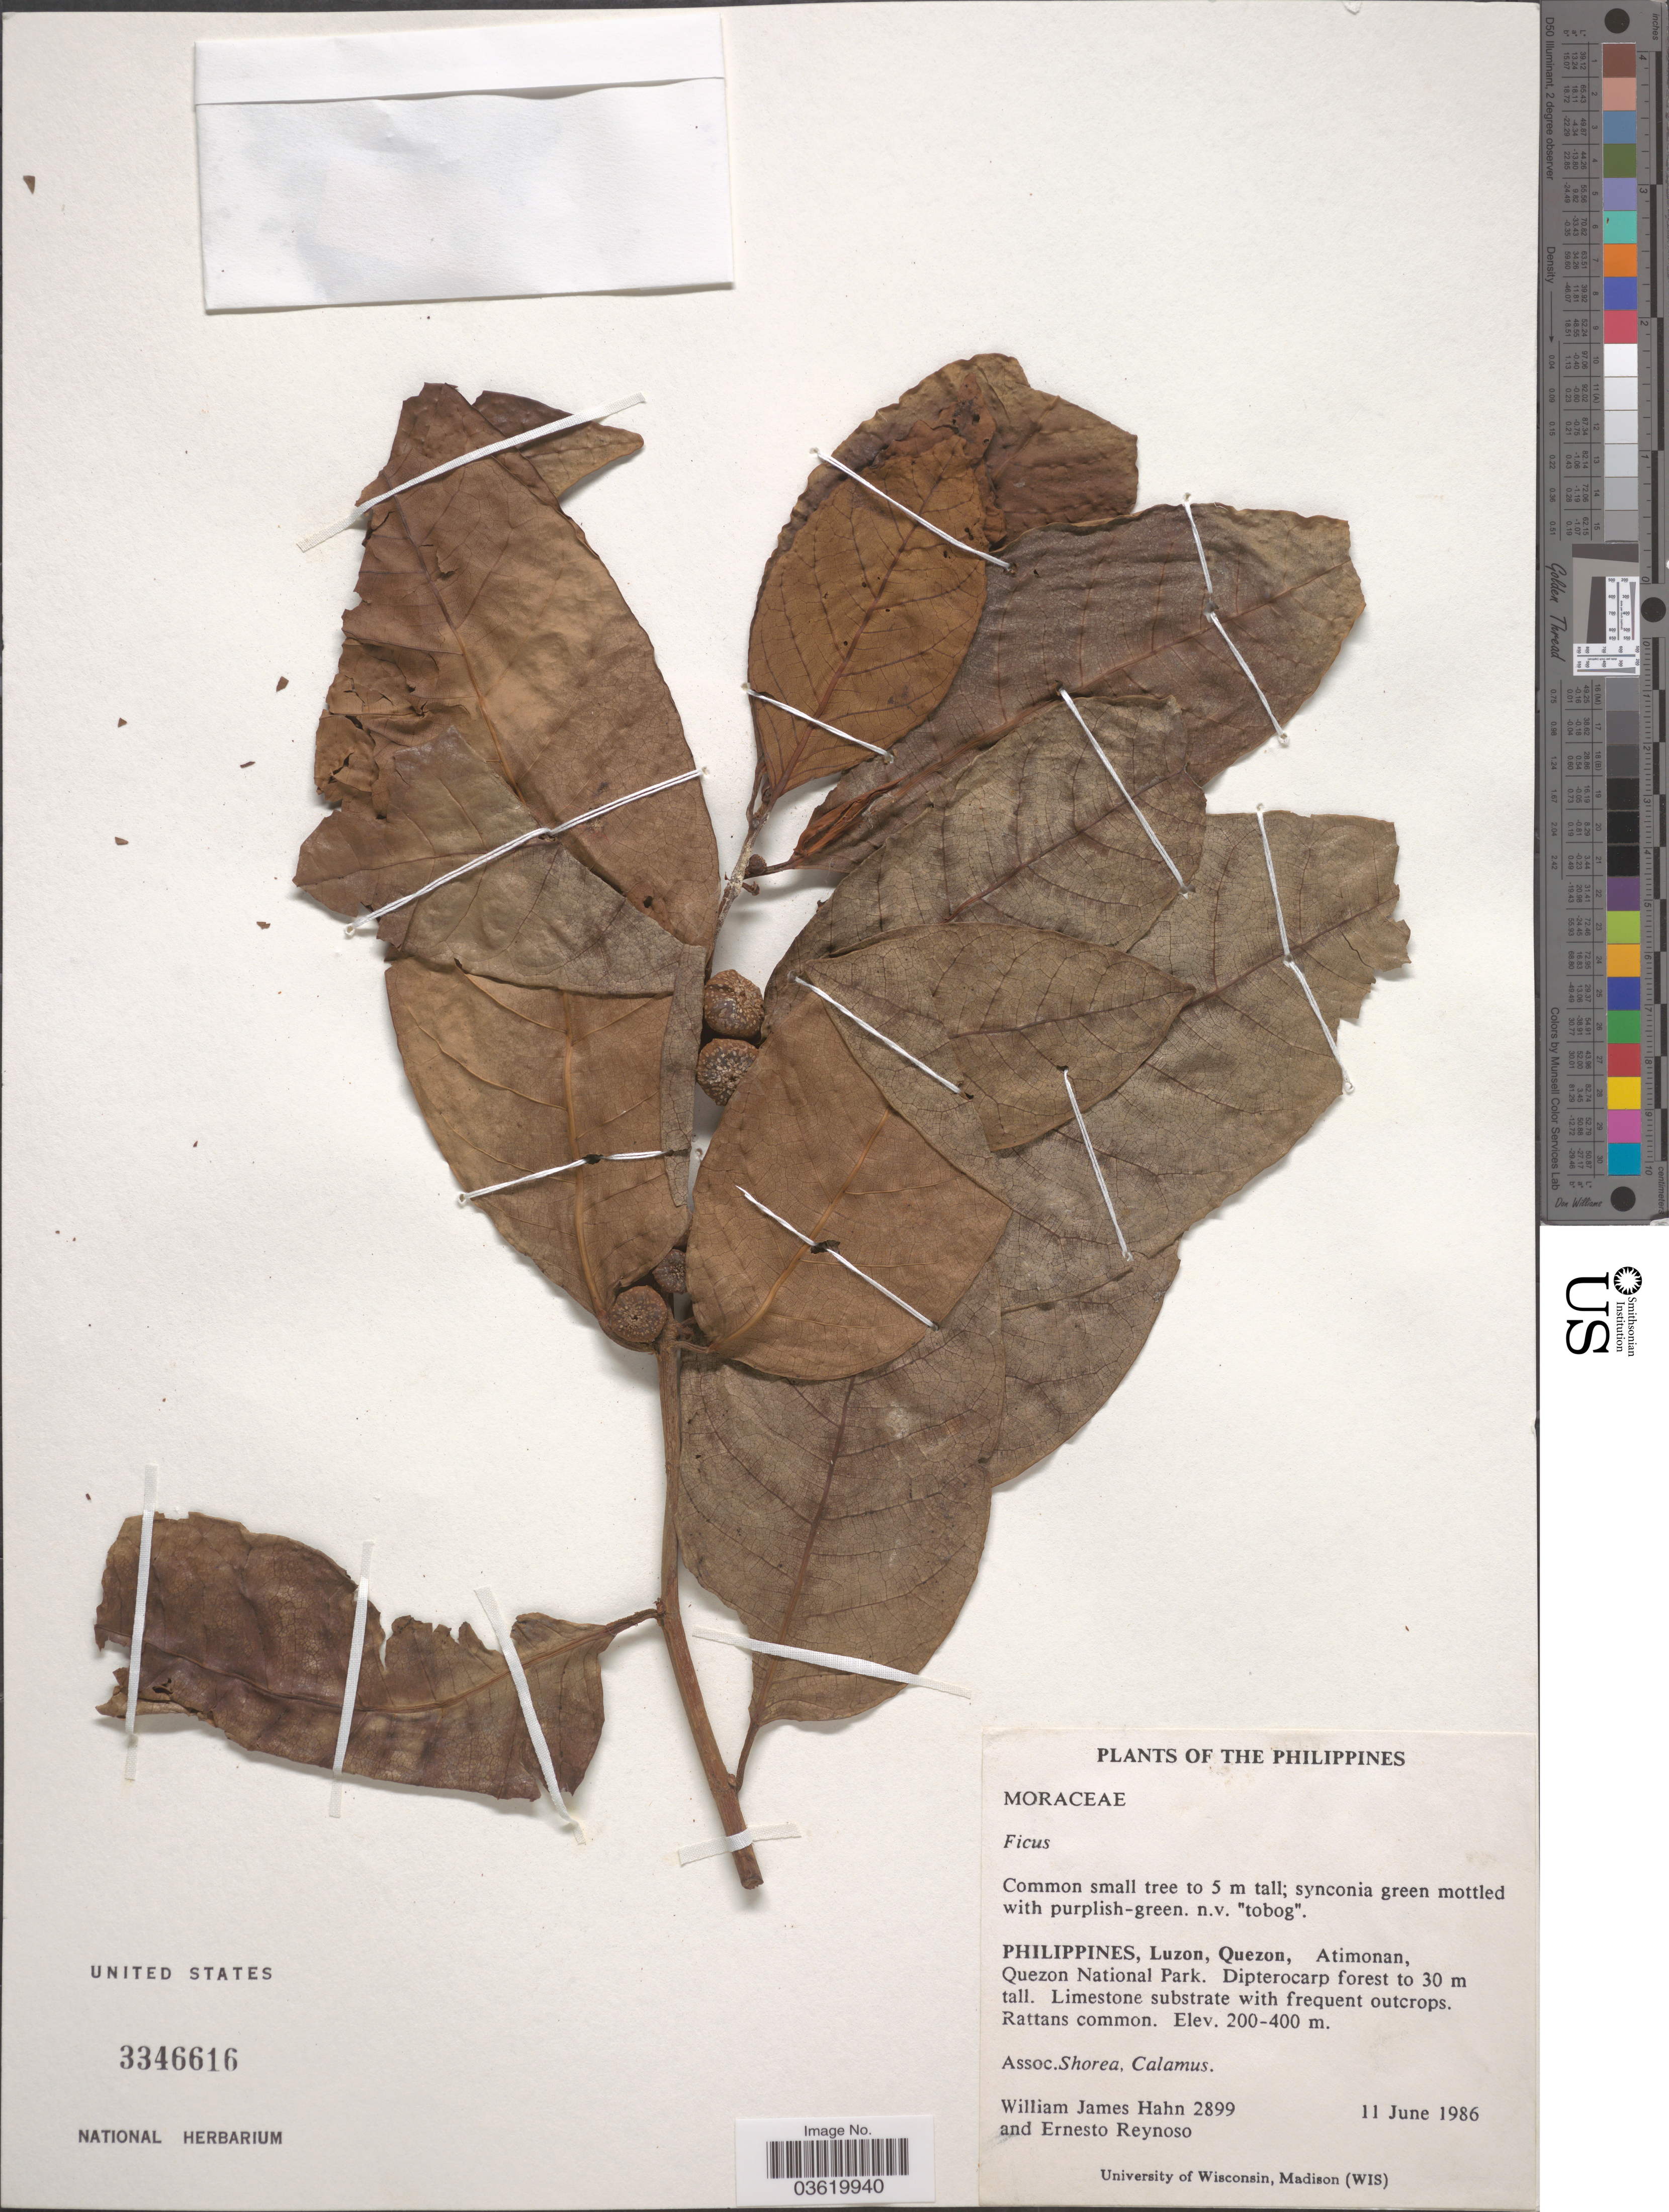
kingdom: Plantae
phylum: Tracheophyta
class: Magnoliopsida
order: Rosales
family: Moraceae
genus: Ficus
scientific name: Ficus sp.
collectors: W. J. Hahn & E. Reynoso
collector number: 2899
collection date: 1986-06-11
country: Philippines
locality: Luzon, Quezon, Atimonan, Quezon National Park.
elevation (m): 200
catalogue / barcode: US 3346616